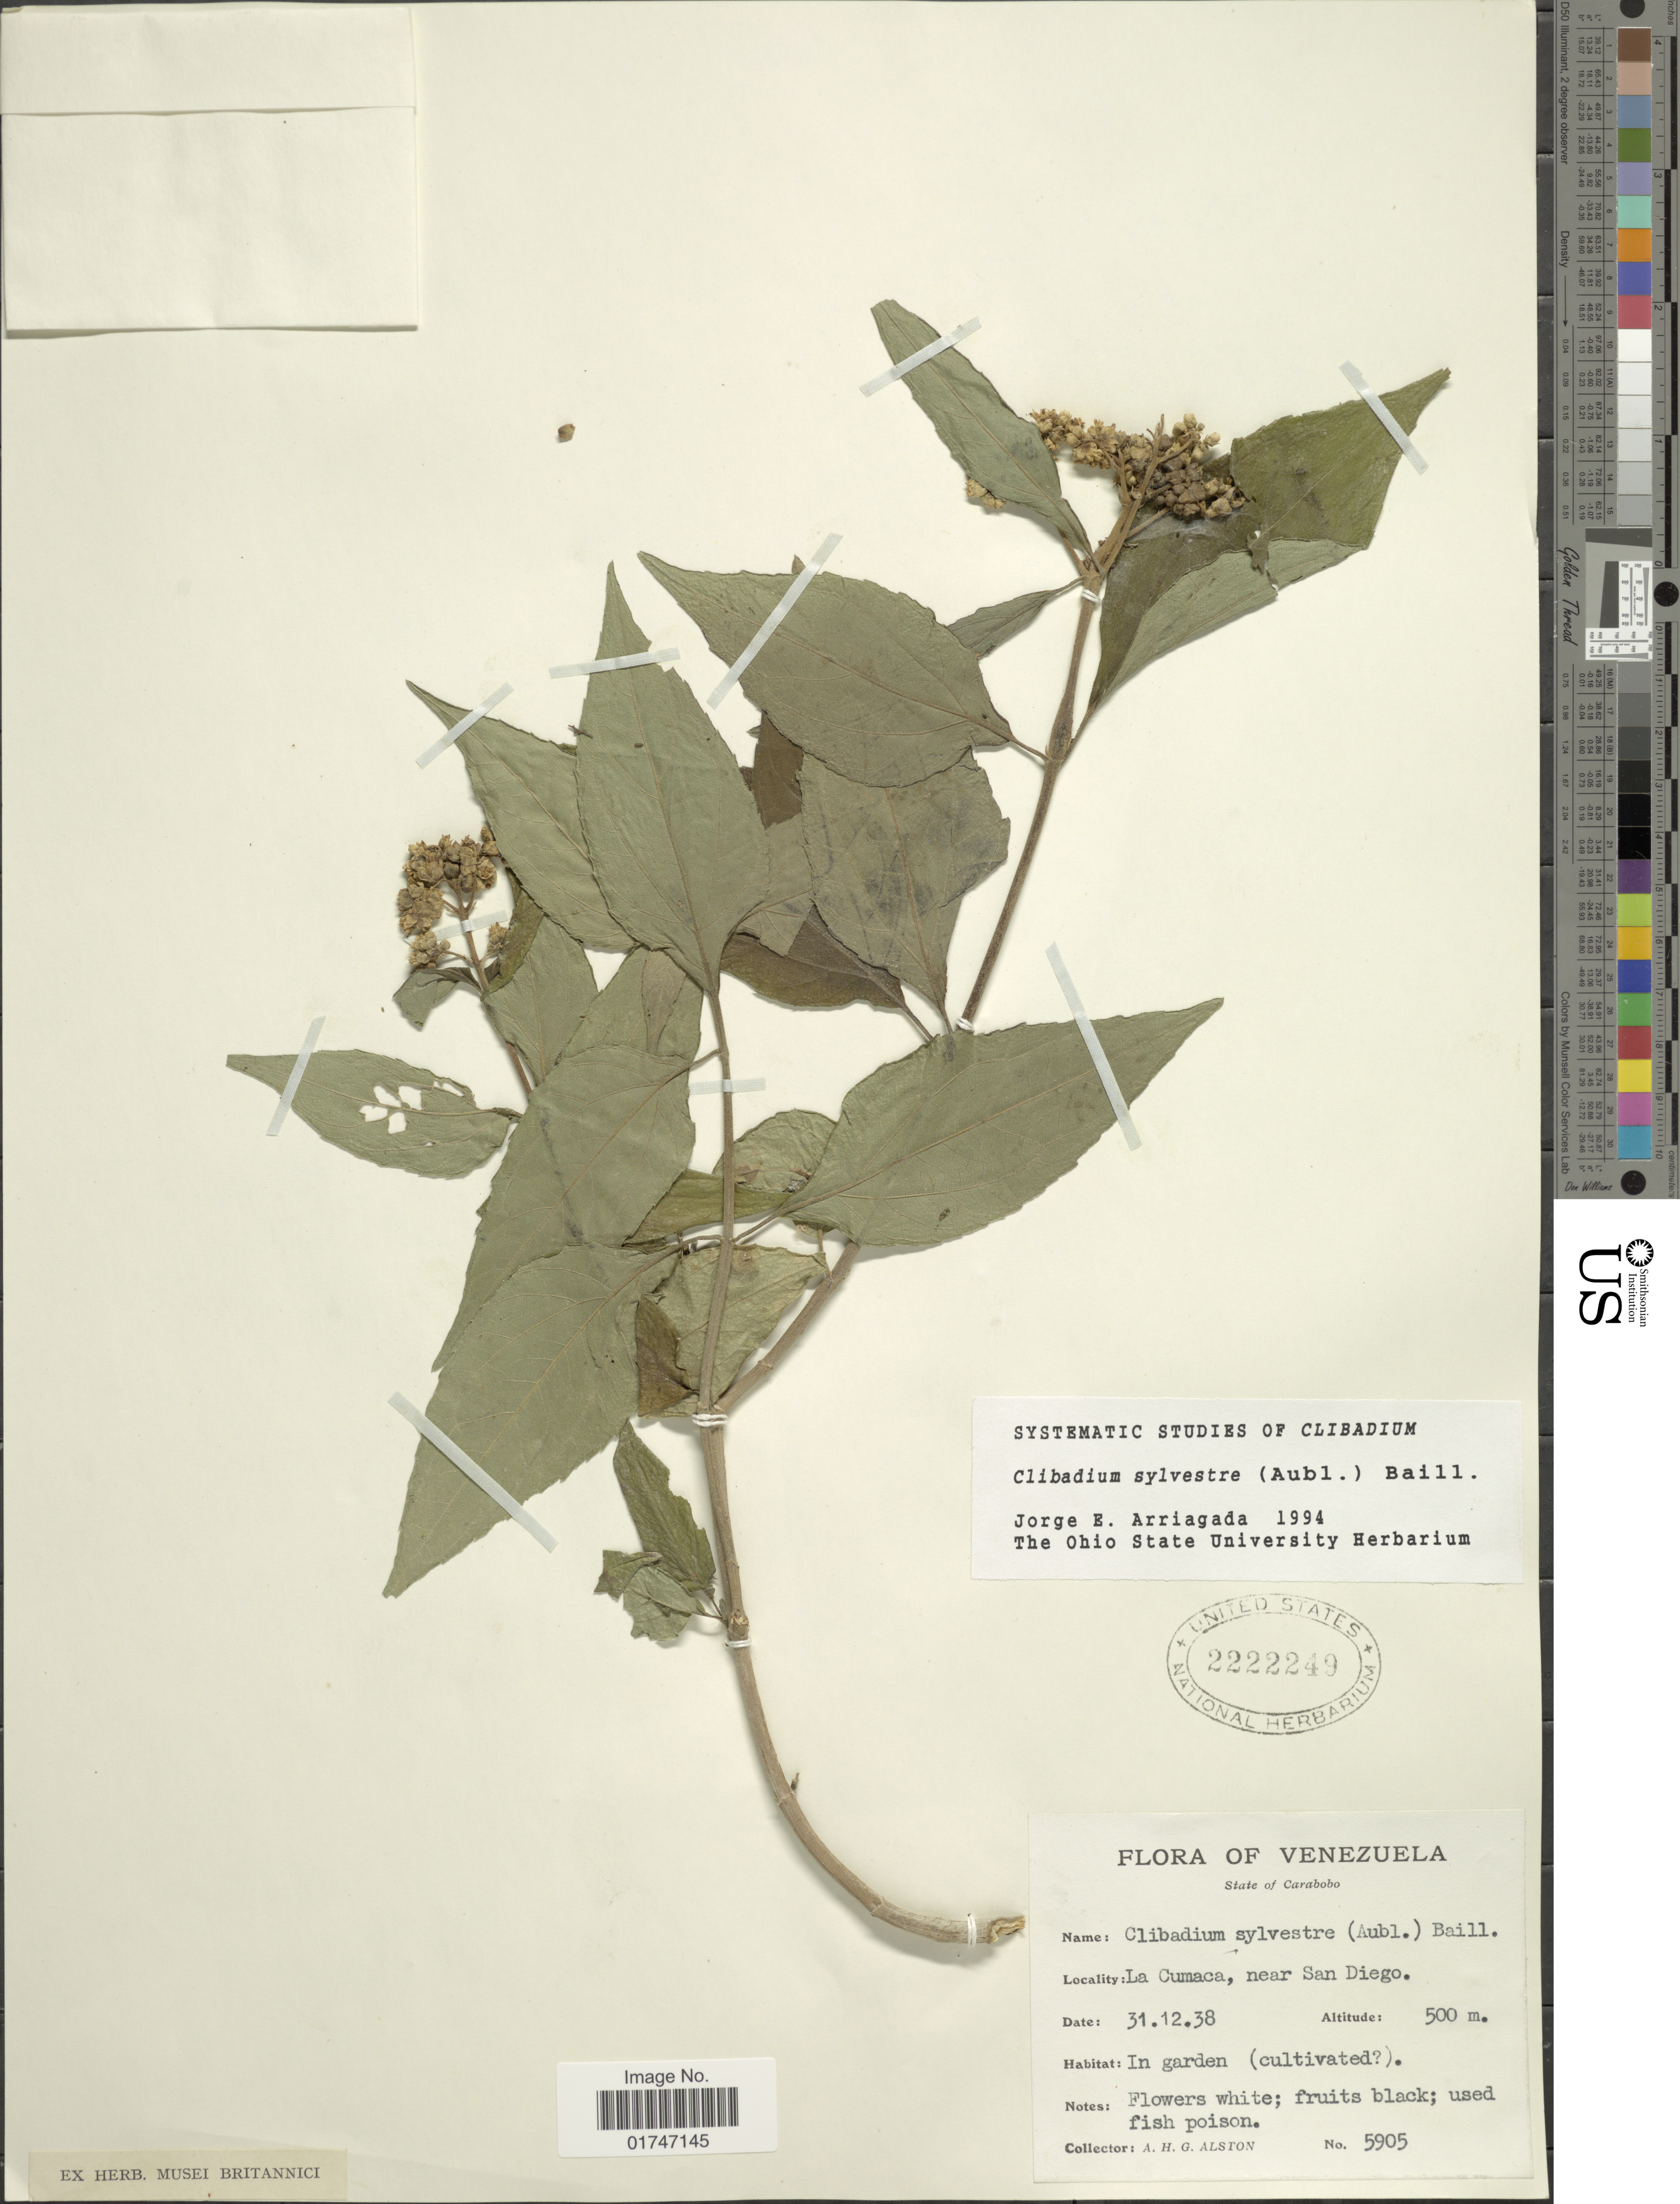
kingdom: Plantae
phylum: Tracheophyta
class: Magnoliopsida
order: Asterales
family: Asteraceae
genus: Clibadium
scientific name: Clibadium sylvestre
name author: (Aubl.) Baill.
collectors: A. H. Alston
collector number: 5905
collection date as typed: Transcribed d/m/y: 31/12/38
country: Venezuela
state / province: Carabobo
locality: State of Carabobo. La Cumaca, near San Diego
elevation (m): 500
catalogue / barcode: US 2222249